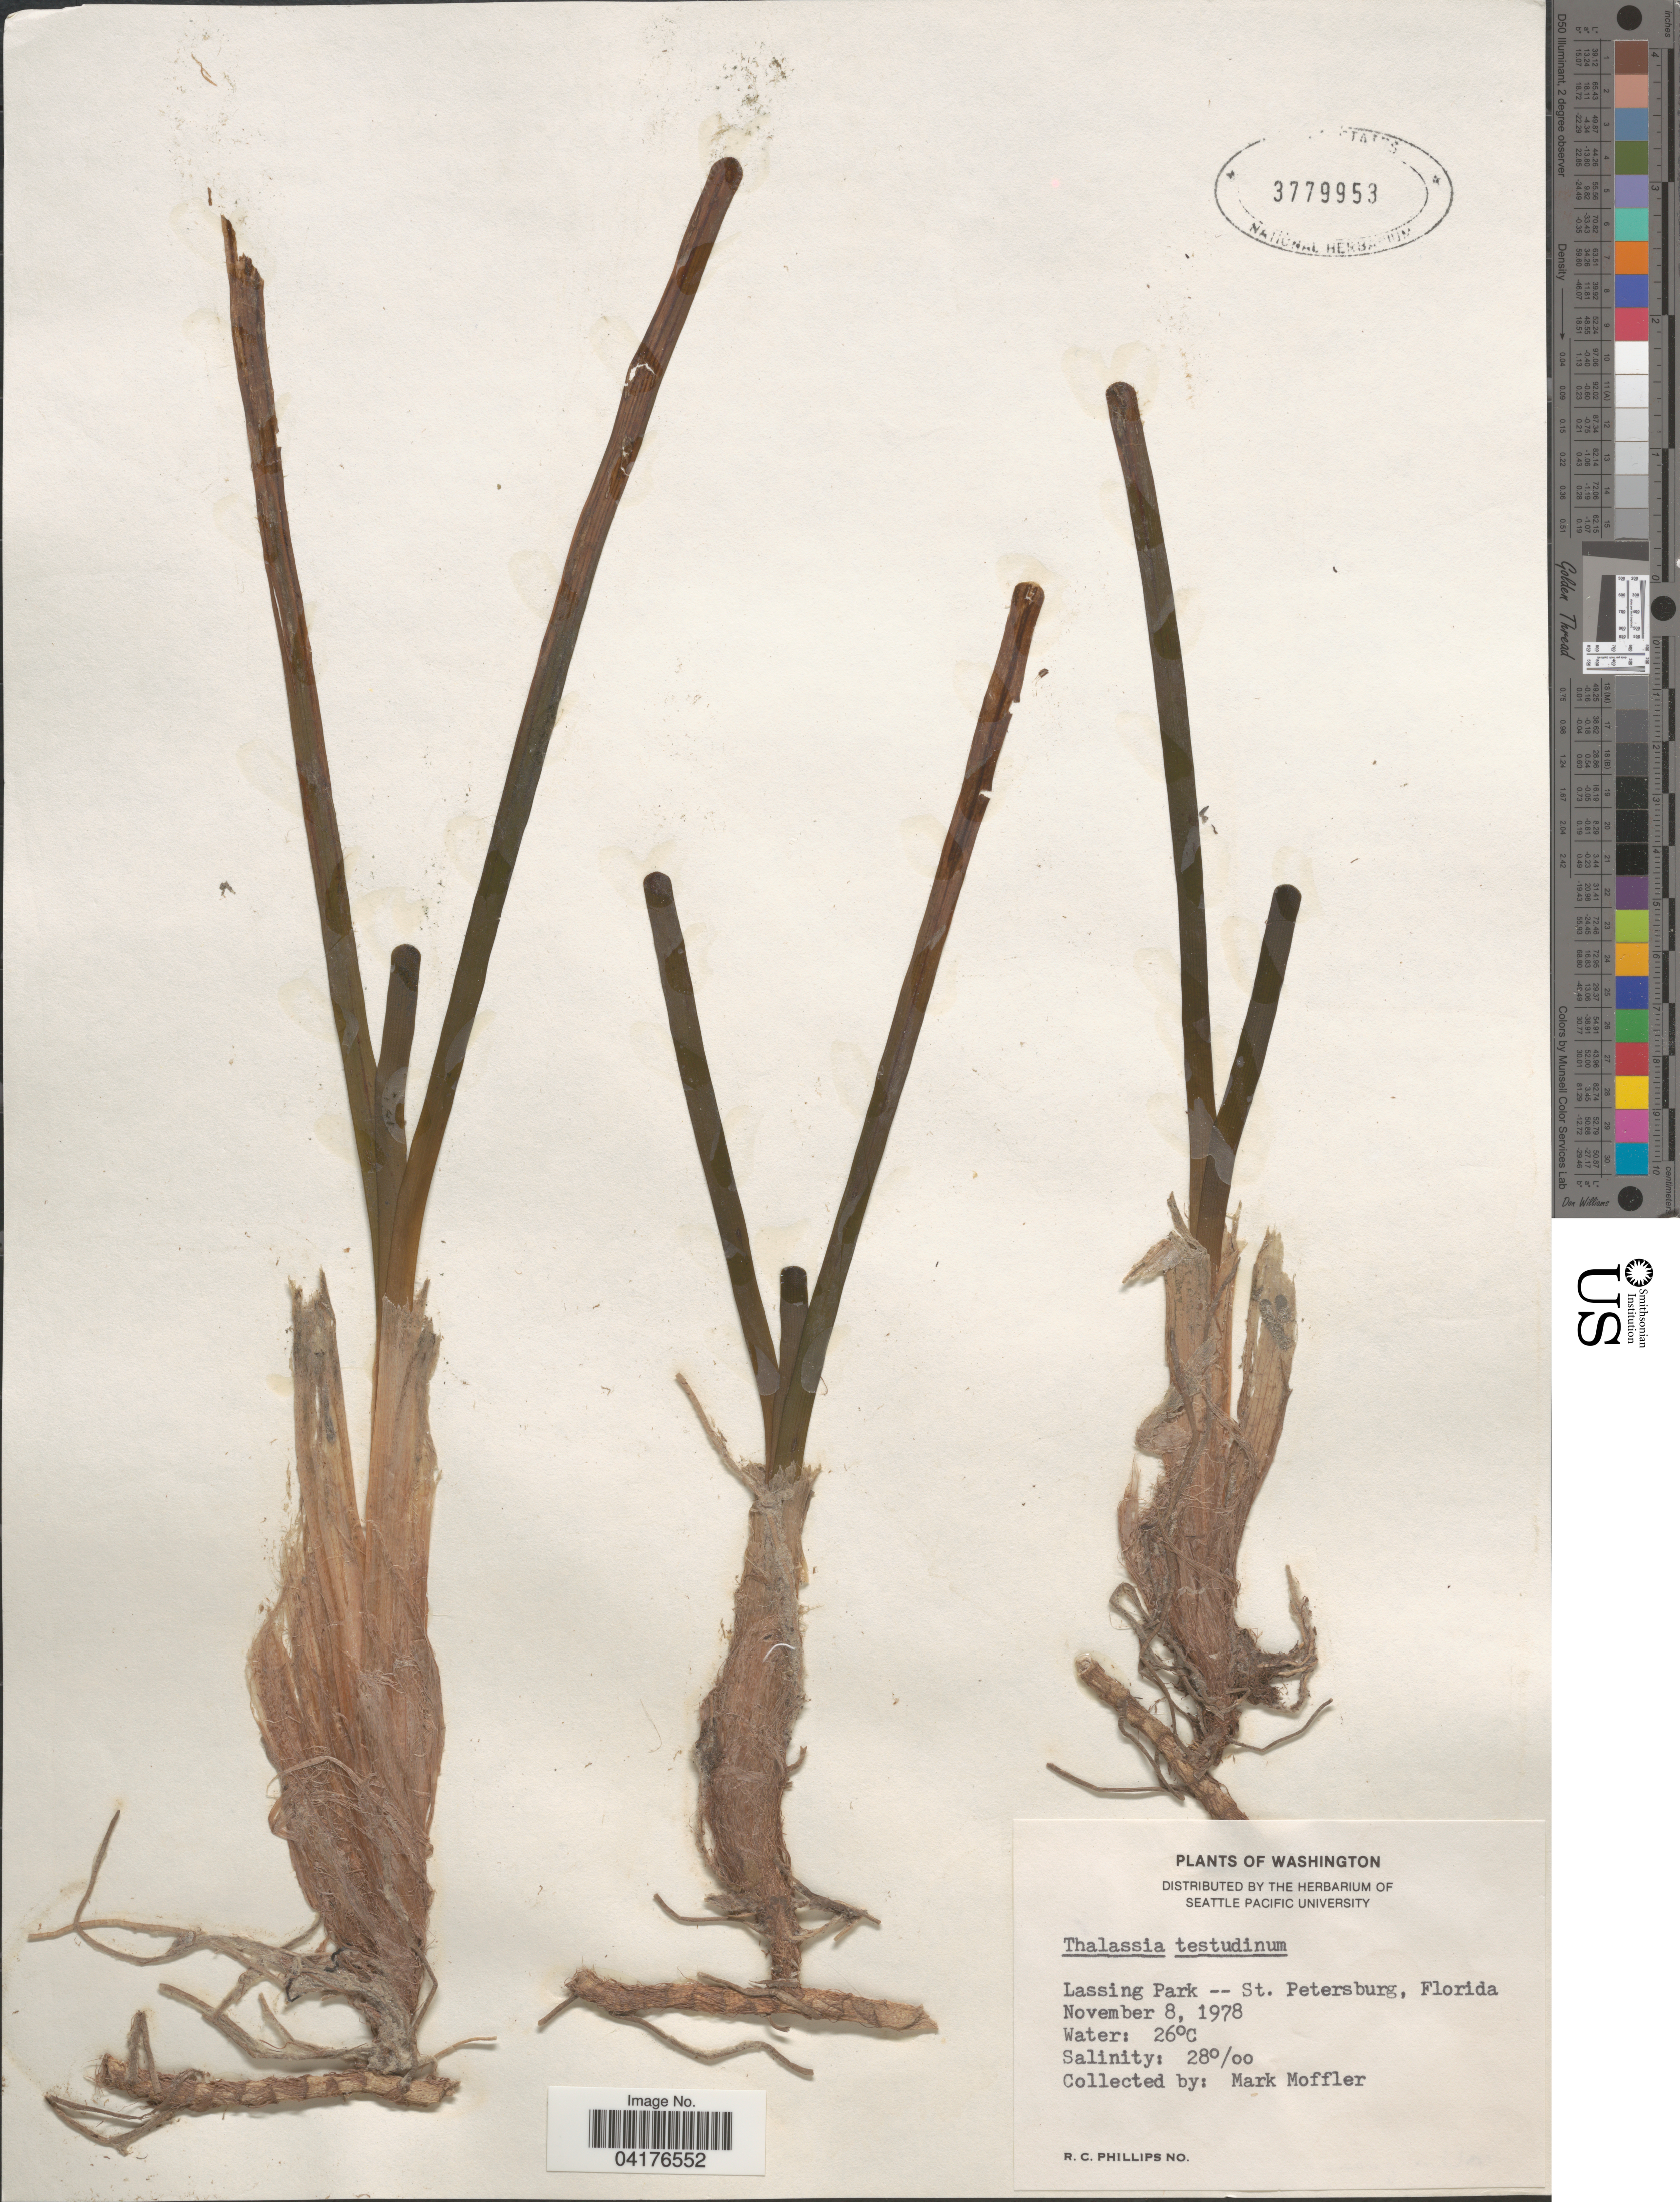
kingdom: Plantae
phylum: Tracheophyta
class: Liliopsida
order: Alismatales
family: Hydrocharitaceae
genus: Thalassia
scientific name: Thalassia testudinum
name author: Banks & Sol. ex K.D. Koenig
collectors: M. Moffler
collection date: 1978-11-08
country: United States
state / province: Florida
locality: Lassing Park -- St. Petersburg.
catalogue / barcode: US 3779953